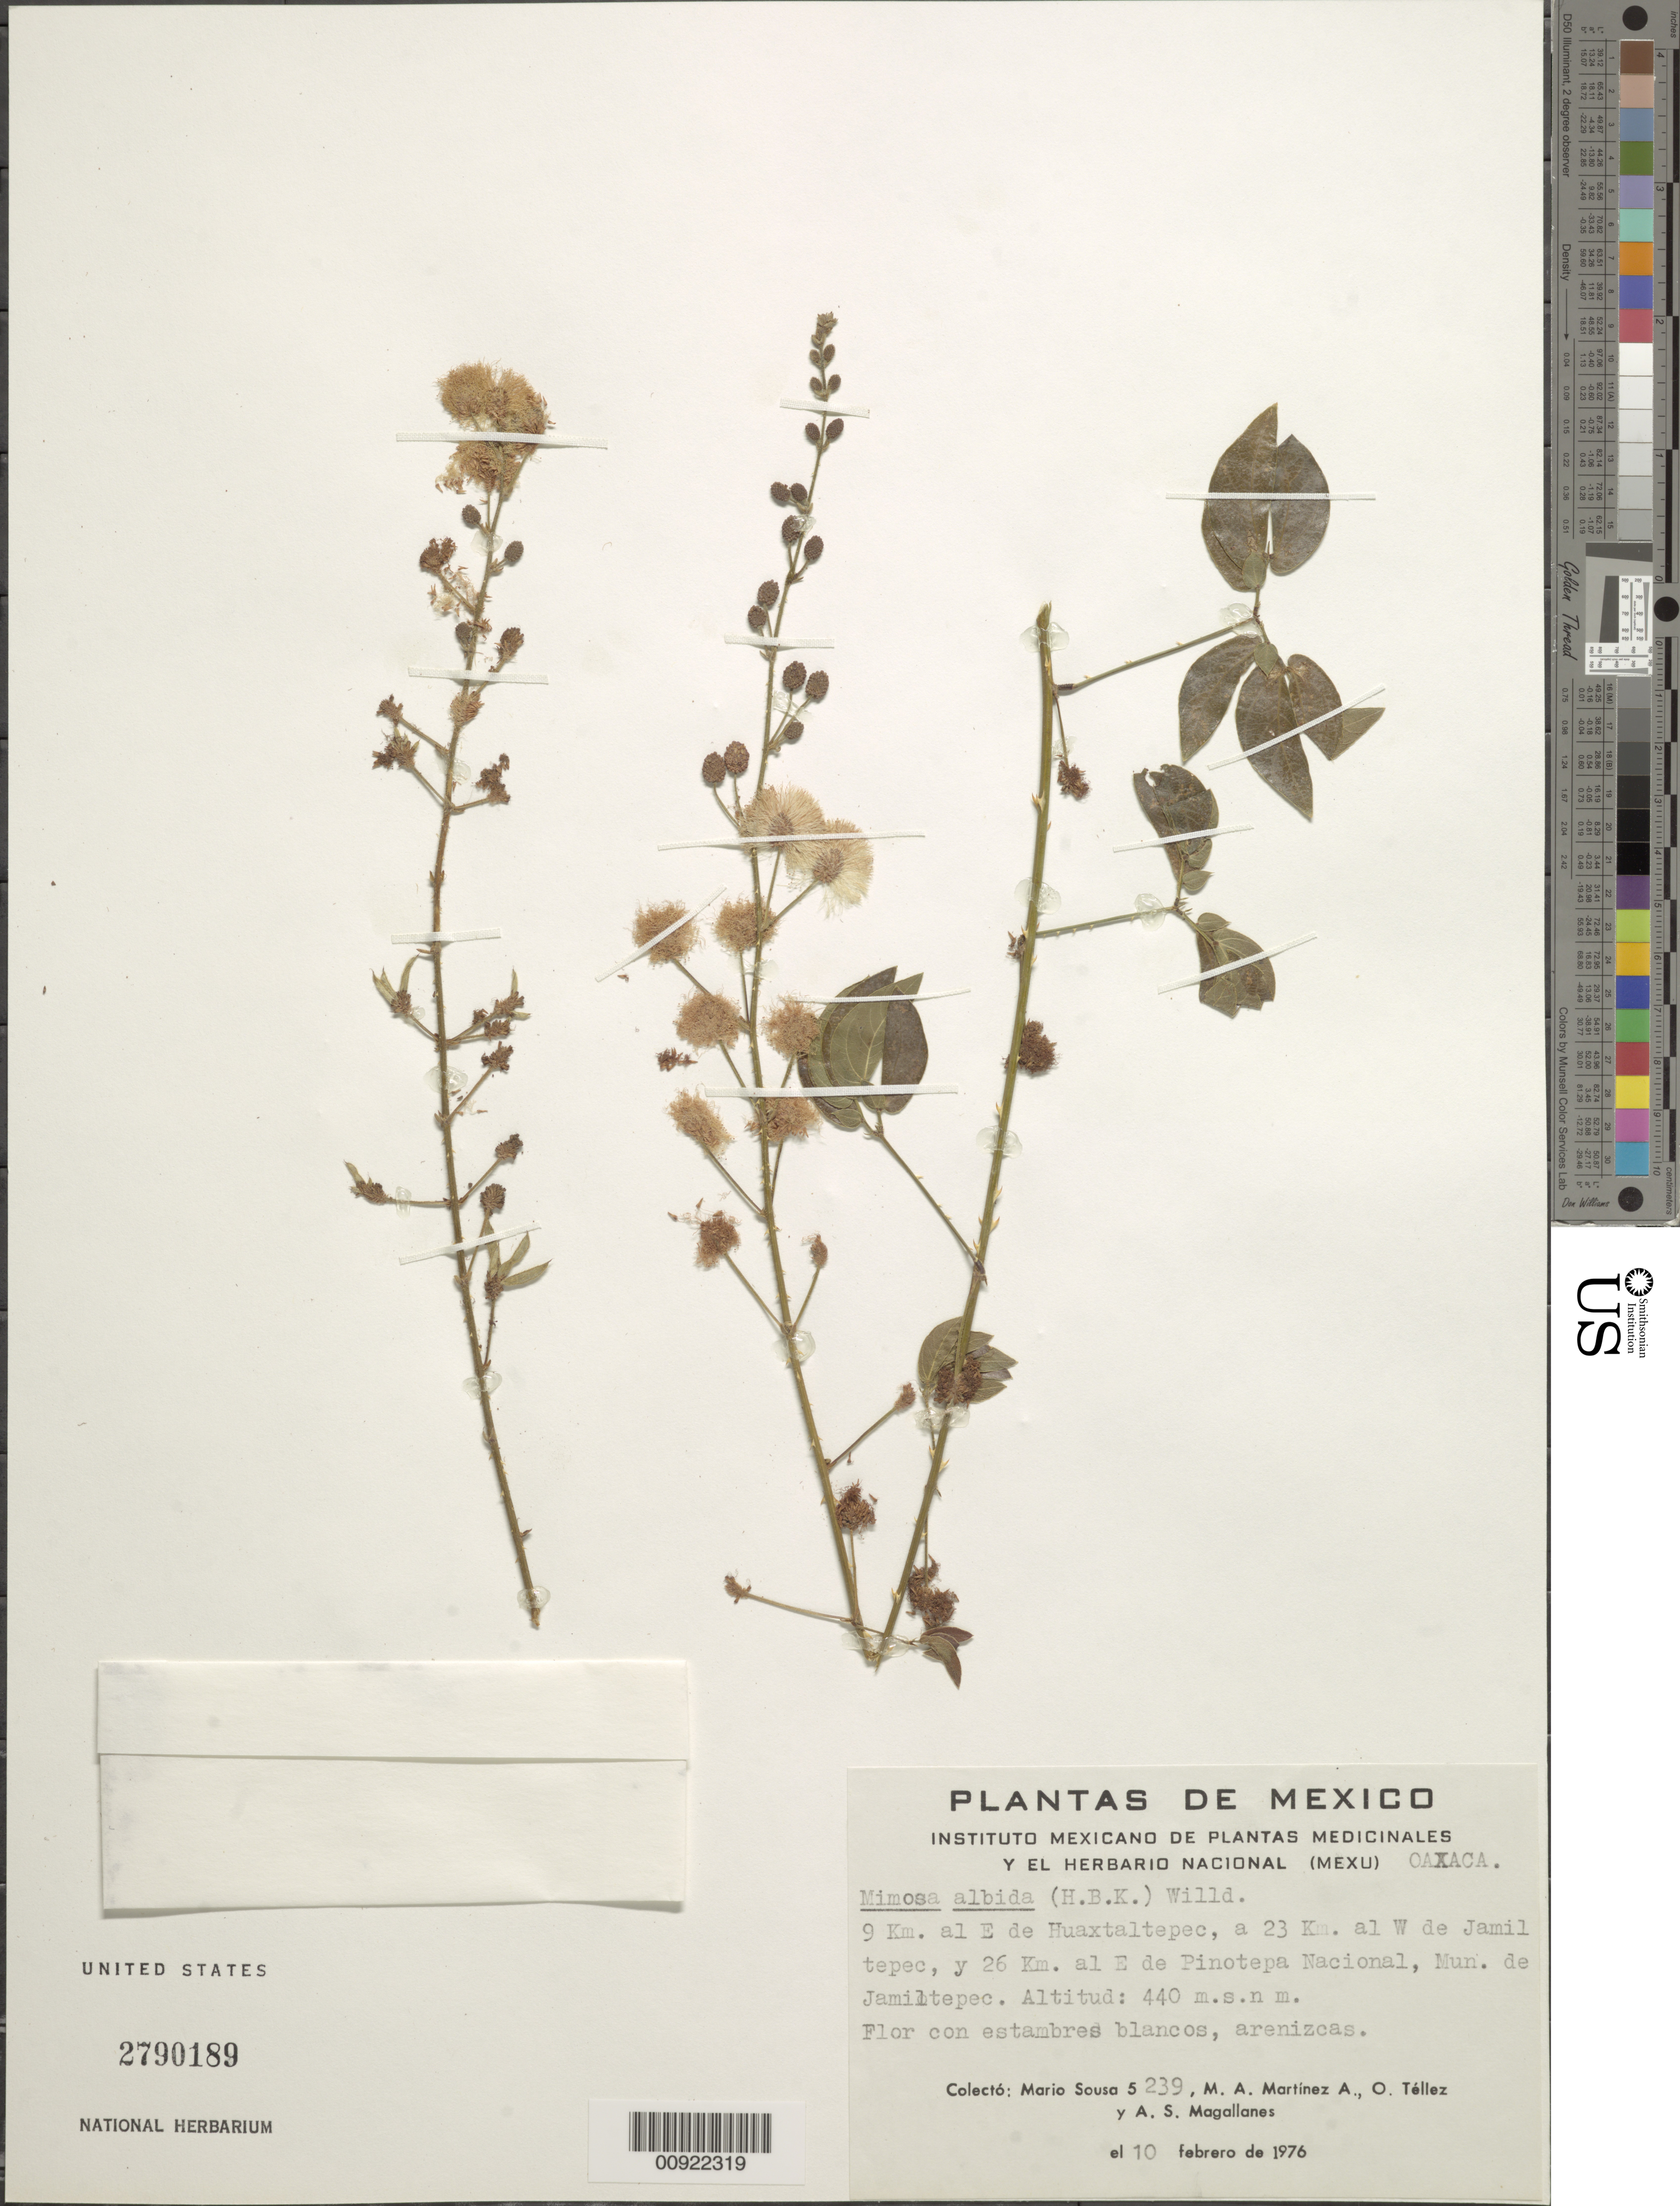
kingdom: Plantae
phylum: Tracheophyta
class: Magnoliopsida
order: Fabales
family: Fabaceae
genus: Mimosa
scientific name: Mimosa albida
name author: Humb. & Bonpl. ex Willd.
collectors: M. Sousa S., M. A. Martínez Alfaro, O. Téllez V. & A. Magallanes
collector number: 5239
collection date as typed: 10 Feb 1976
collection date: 1976-02-10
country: Mexico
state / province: Oaxaca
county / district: Jamiltepec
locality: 9 km. al E de Huaxtaltepec, a 23 km. al W de Jamiltepec, y 26 km. al E de Pinotepa Nacional, Mun. de Jamiltepec, Oaxaca.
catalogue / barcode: US 2790189